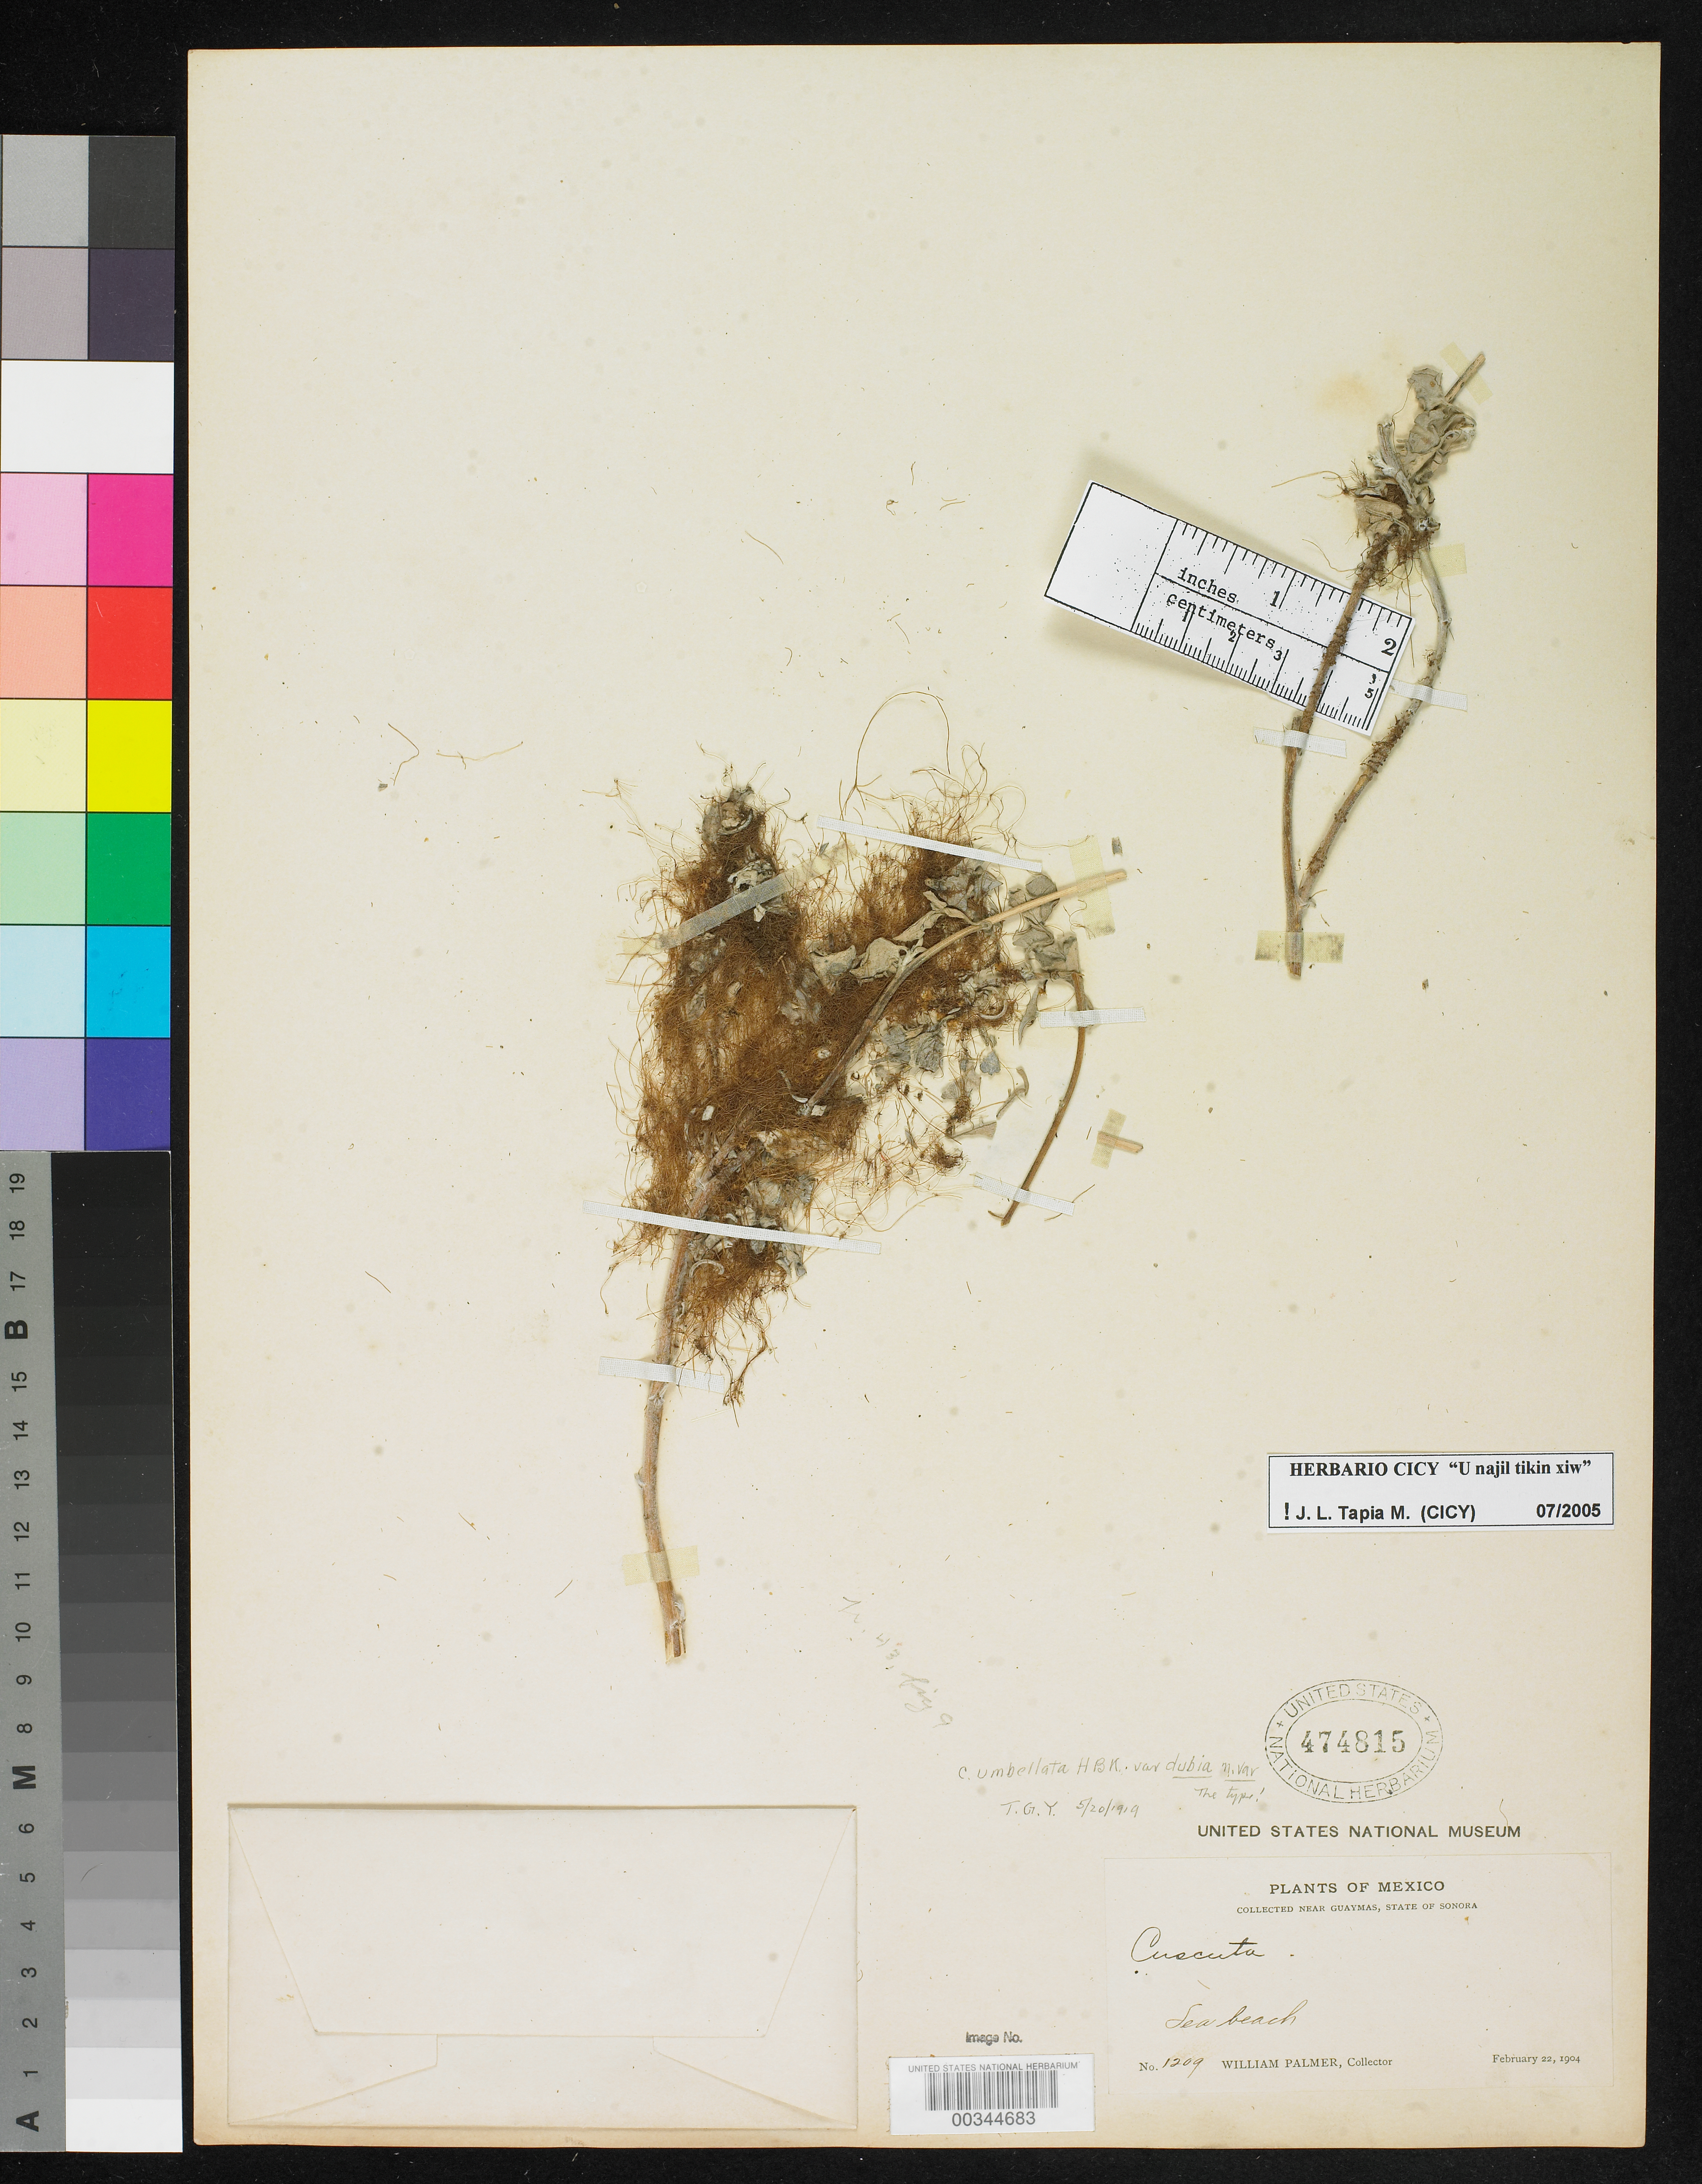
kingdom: Plantae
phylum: Tracheophyta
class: Magnoliopsida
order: Solanales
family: Convolvulaceae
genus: Cuscuta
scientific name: Cuscuta umbellata var. dubia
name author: Yunck.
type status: Holotype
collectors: E. Palmer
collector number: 1209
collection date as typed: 22 Feb 1904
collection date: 1904-02-22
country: Mexico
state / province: Sonora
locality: Near Guaymas, sea beach.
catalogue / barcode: US 474815